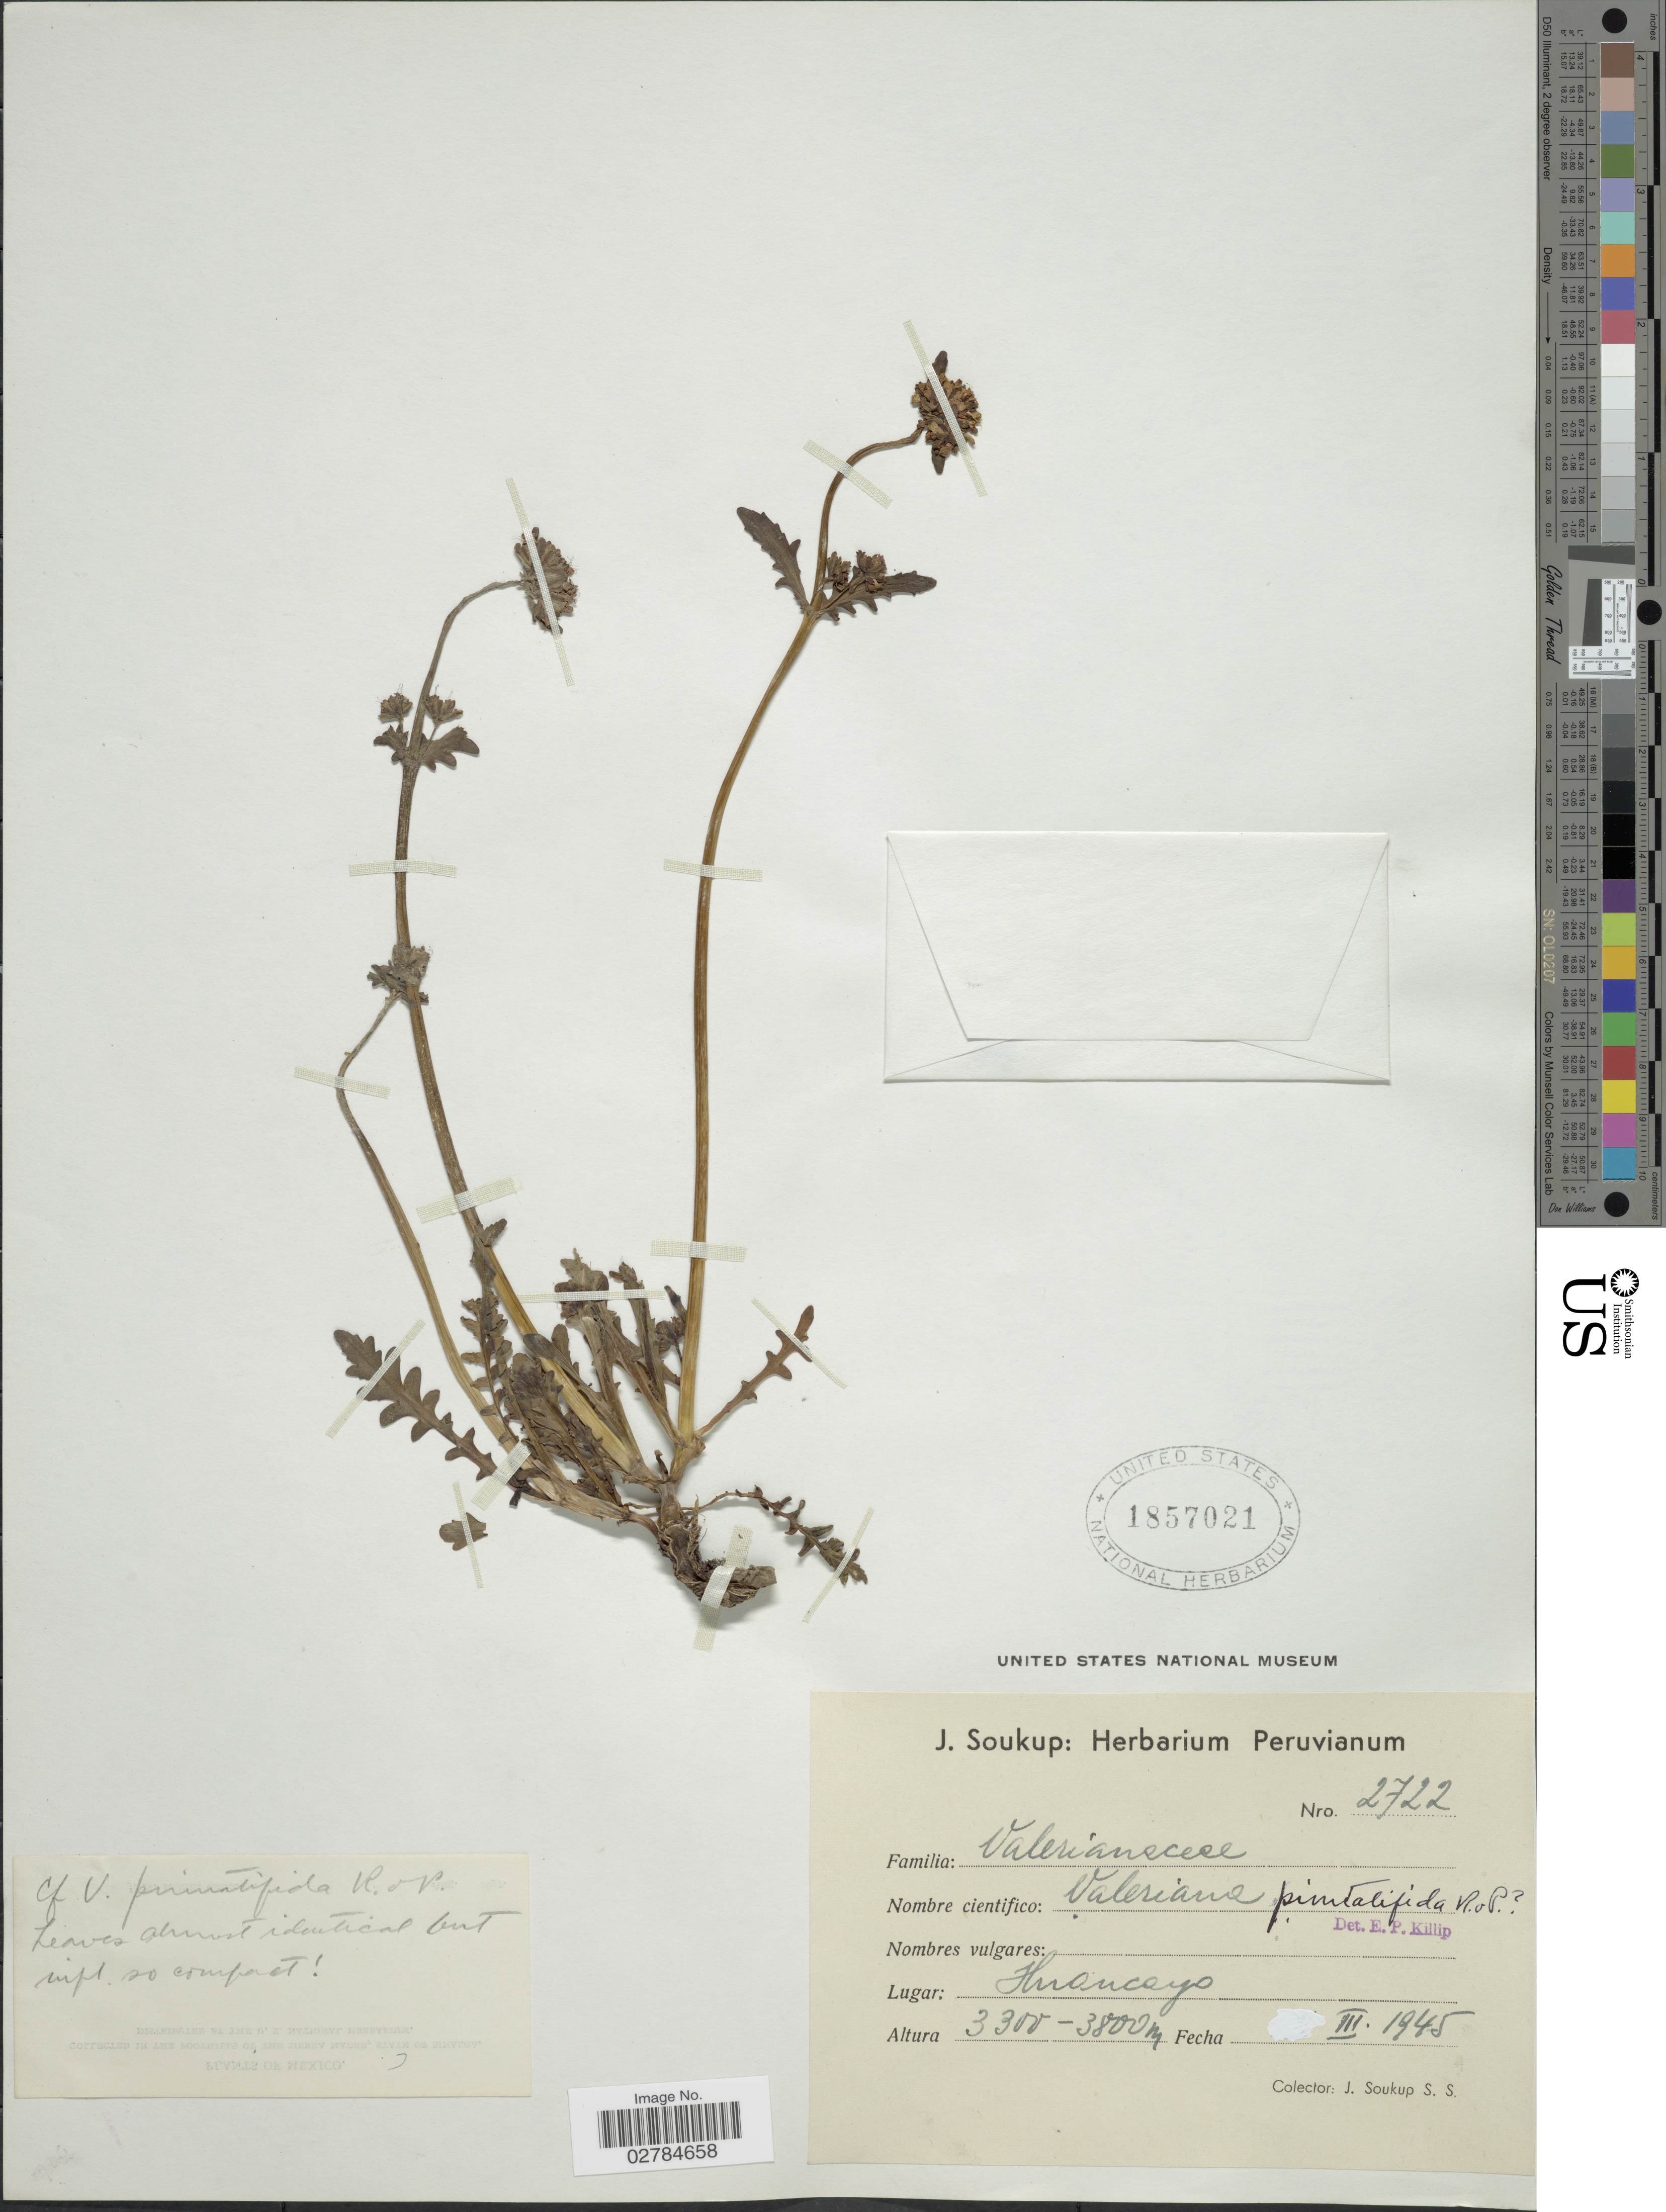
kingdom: Plantae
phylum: Tracheophyta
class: Magnoliopsida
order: Dipsacales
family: Caprifoliaceae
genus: Valeriana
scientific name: Valeriana interrupta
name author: Ruiz & Pav.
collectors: J. Soukup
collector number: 2722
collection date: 1945-03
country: Peru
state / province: Junín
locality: Huancayo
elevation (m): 3300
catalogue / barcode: US 1857021